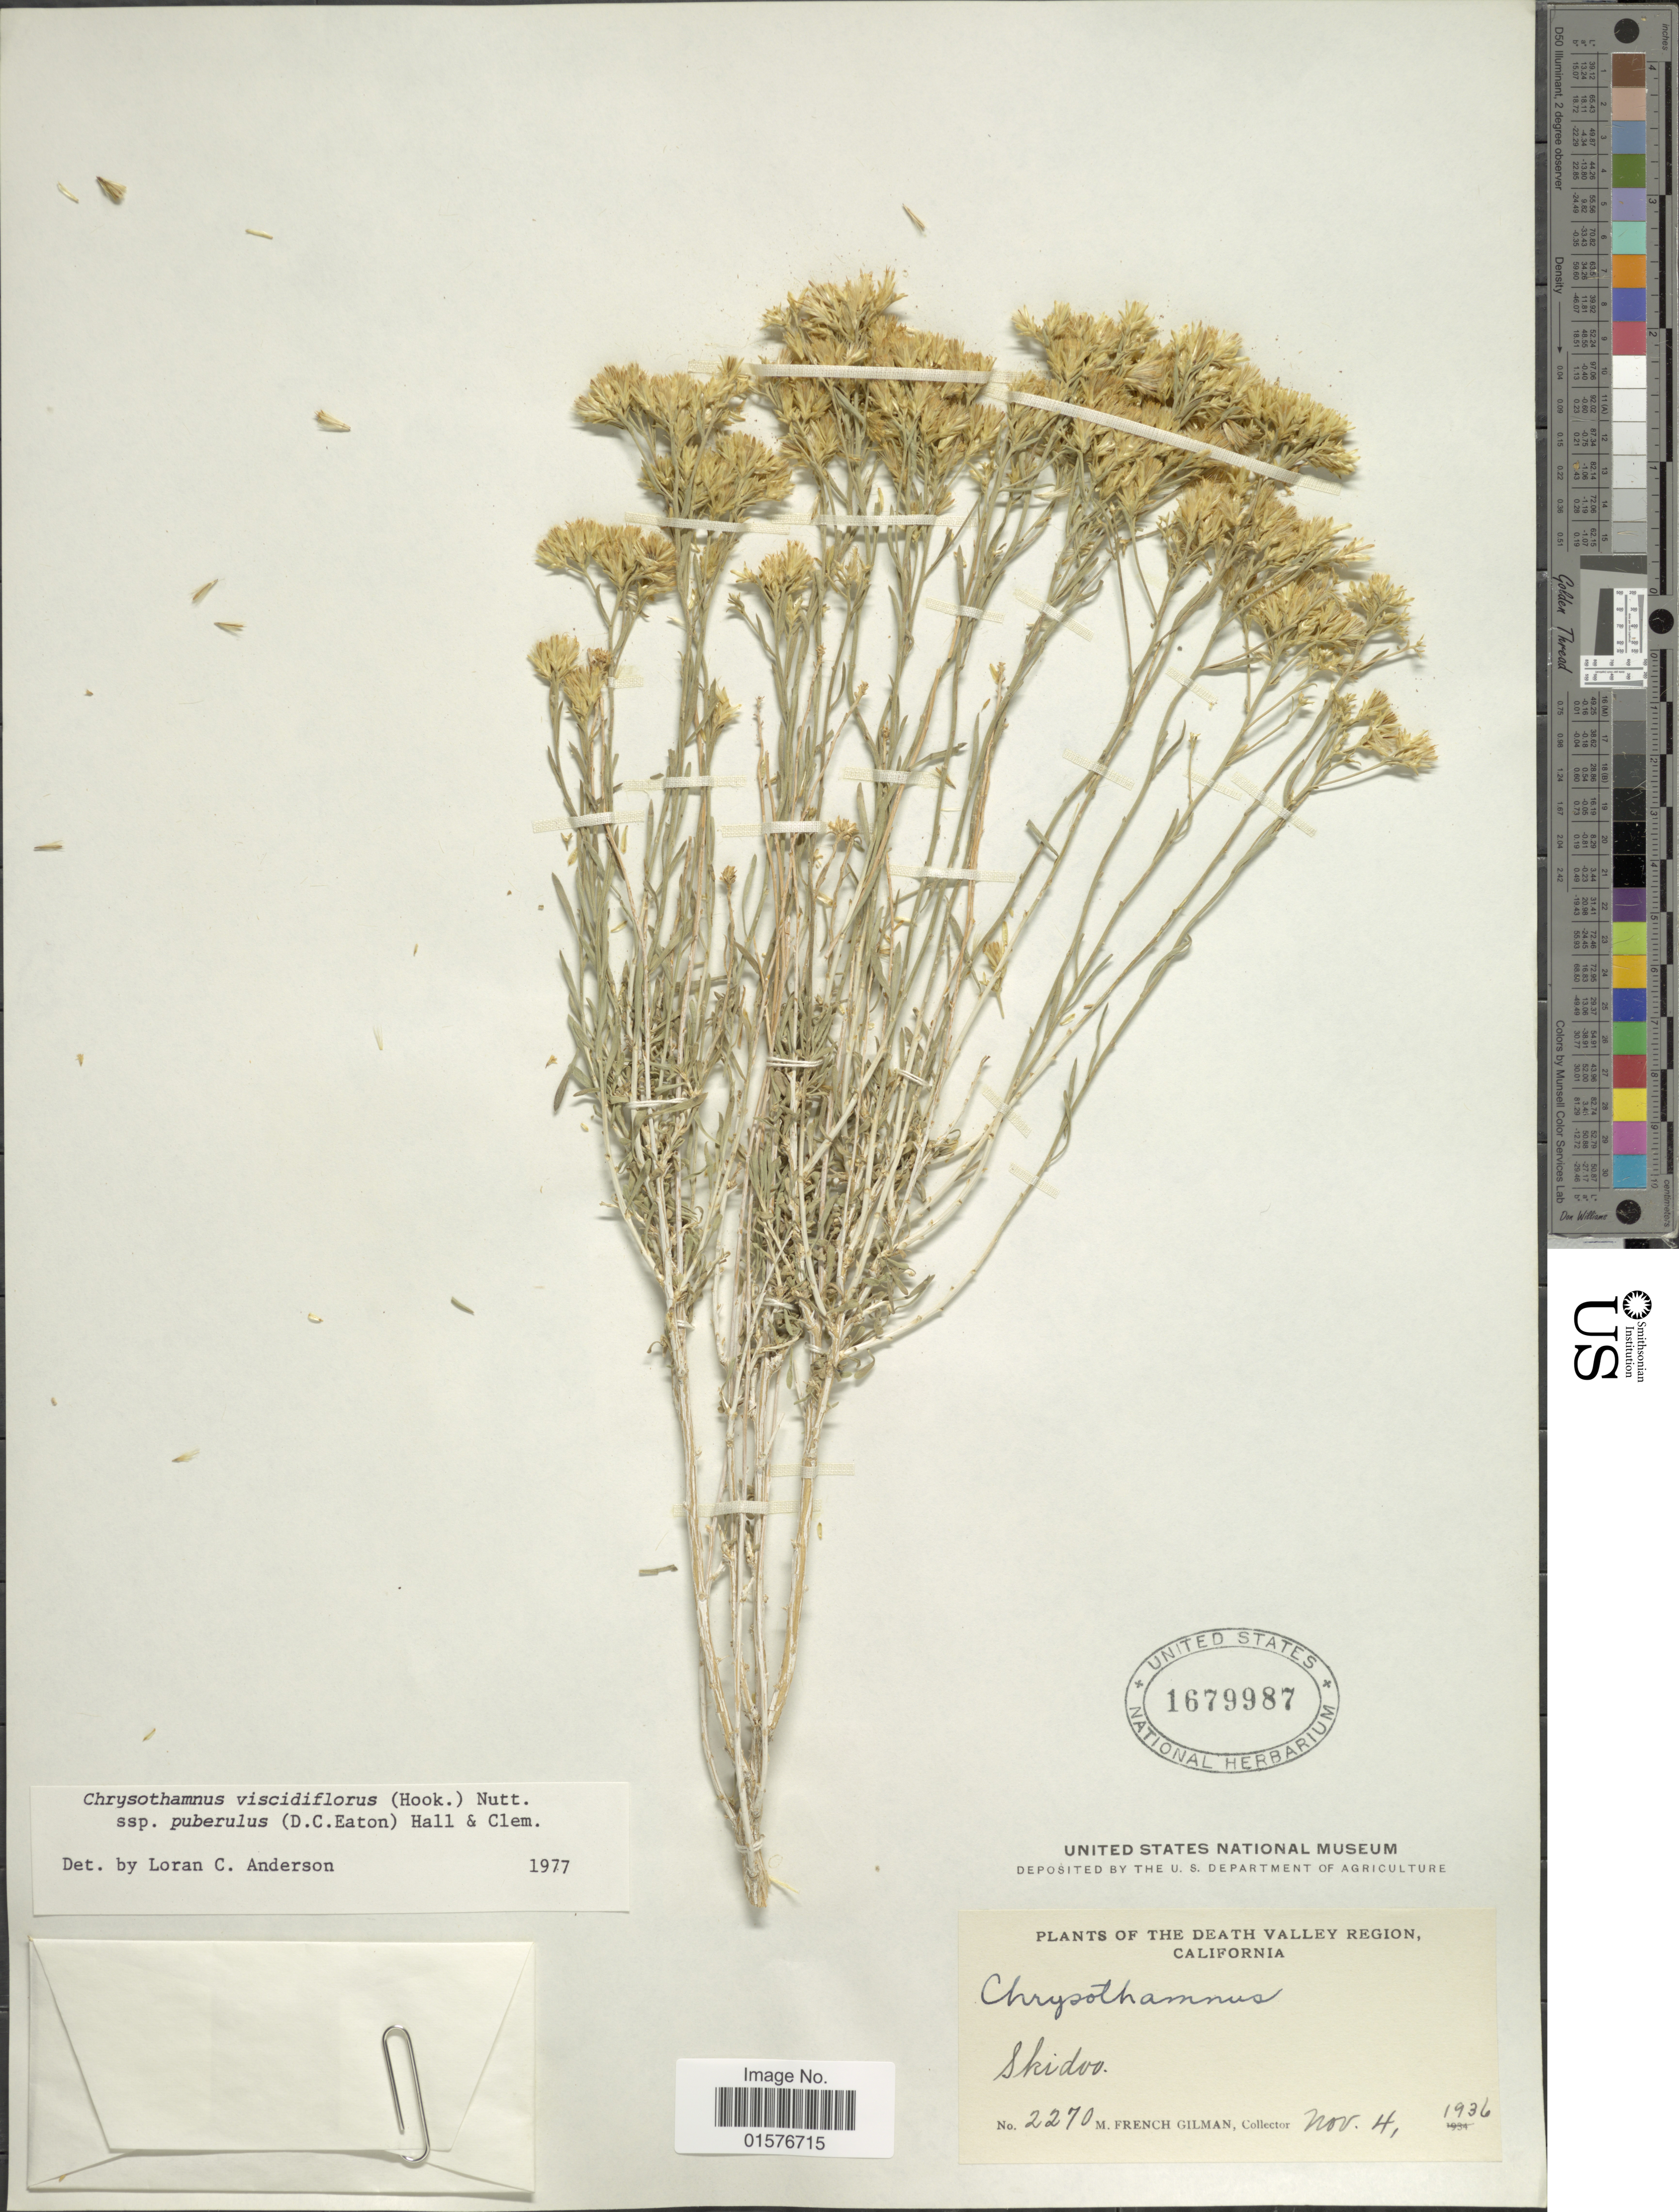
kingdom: Plantae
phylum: Tracheophyta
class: Magnoliopsida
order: Asterales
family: Asteraceae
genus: Chrysothamnus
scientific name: Chrysothamnus viscidiflorus subsp. puberulus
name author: (D.C. Eaton) H.M. Hall & Clem.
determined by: Urbatsch, Lowell E., Curator (LSU), Louisiana State University (UNITED STATES)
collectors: M. F. Gilman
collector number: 2270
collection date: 1936-11-04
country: United States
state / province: California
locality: The Death Valley Region, Skidoo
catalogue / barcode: US 1679987